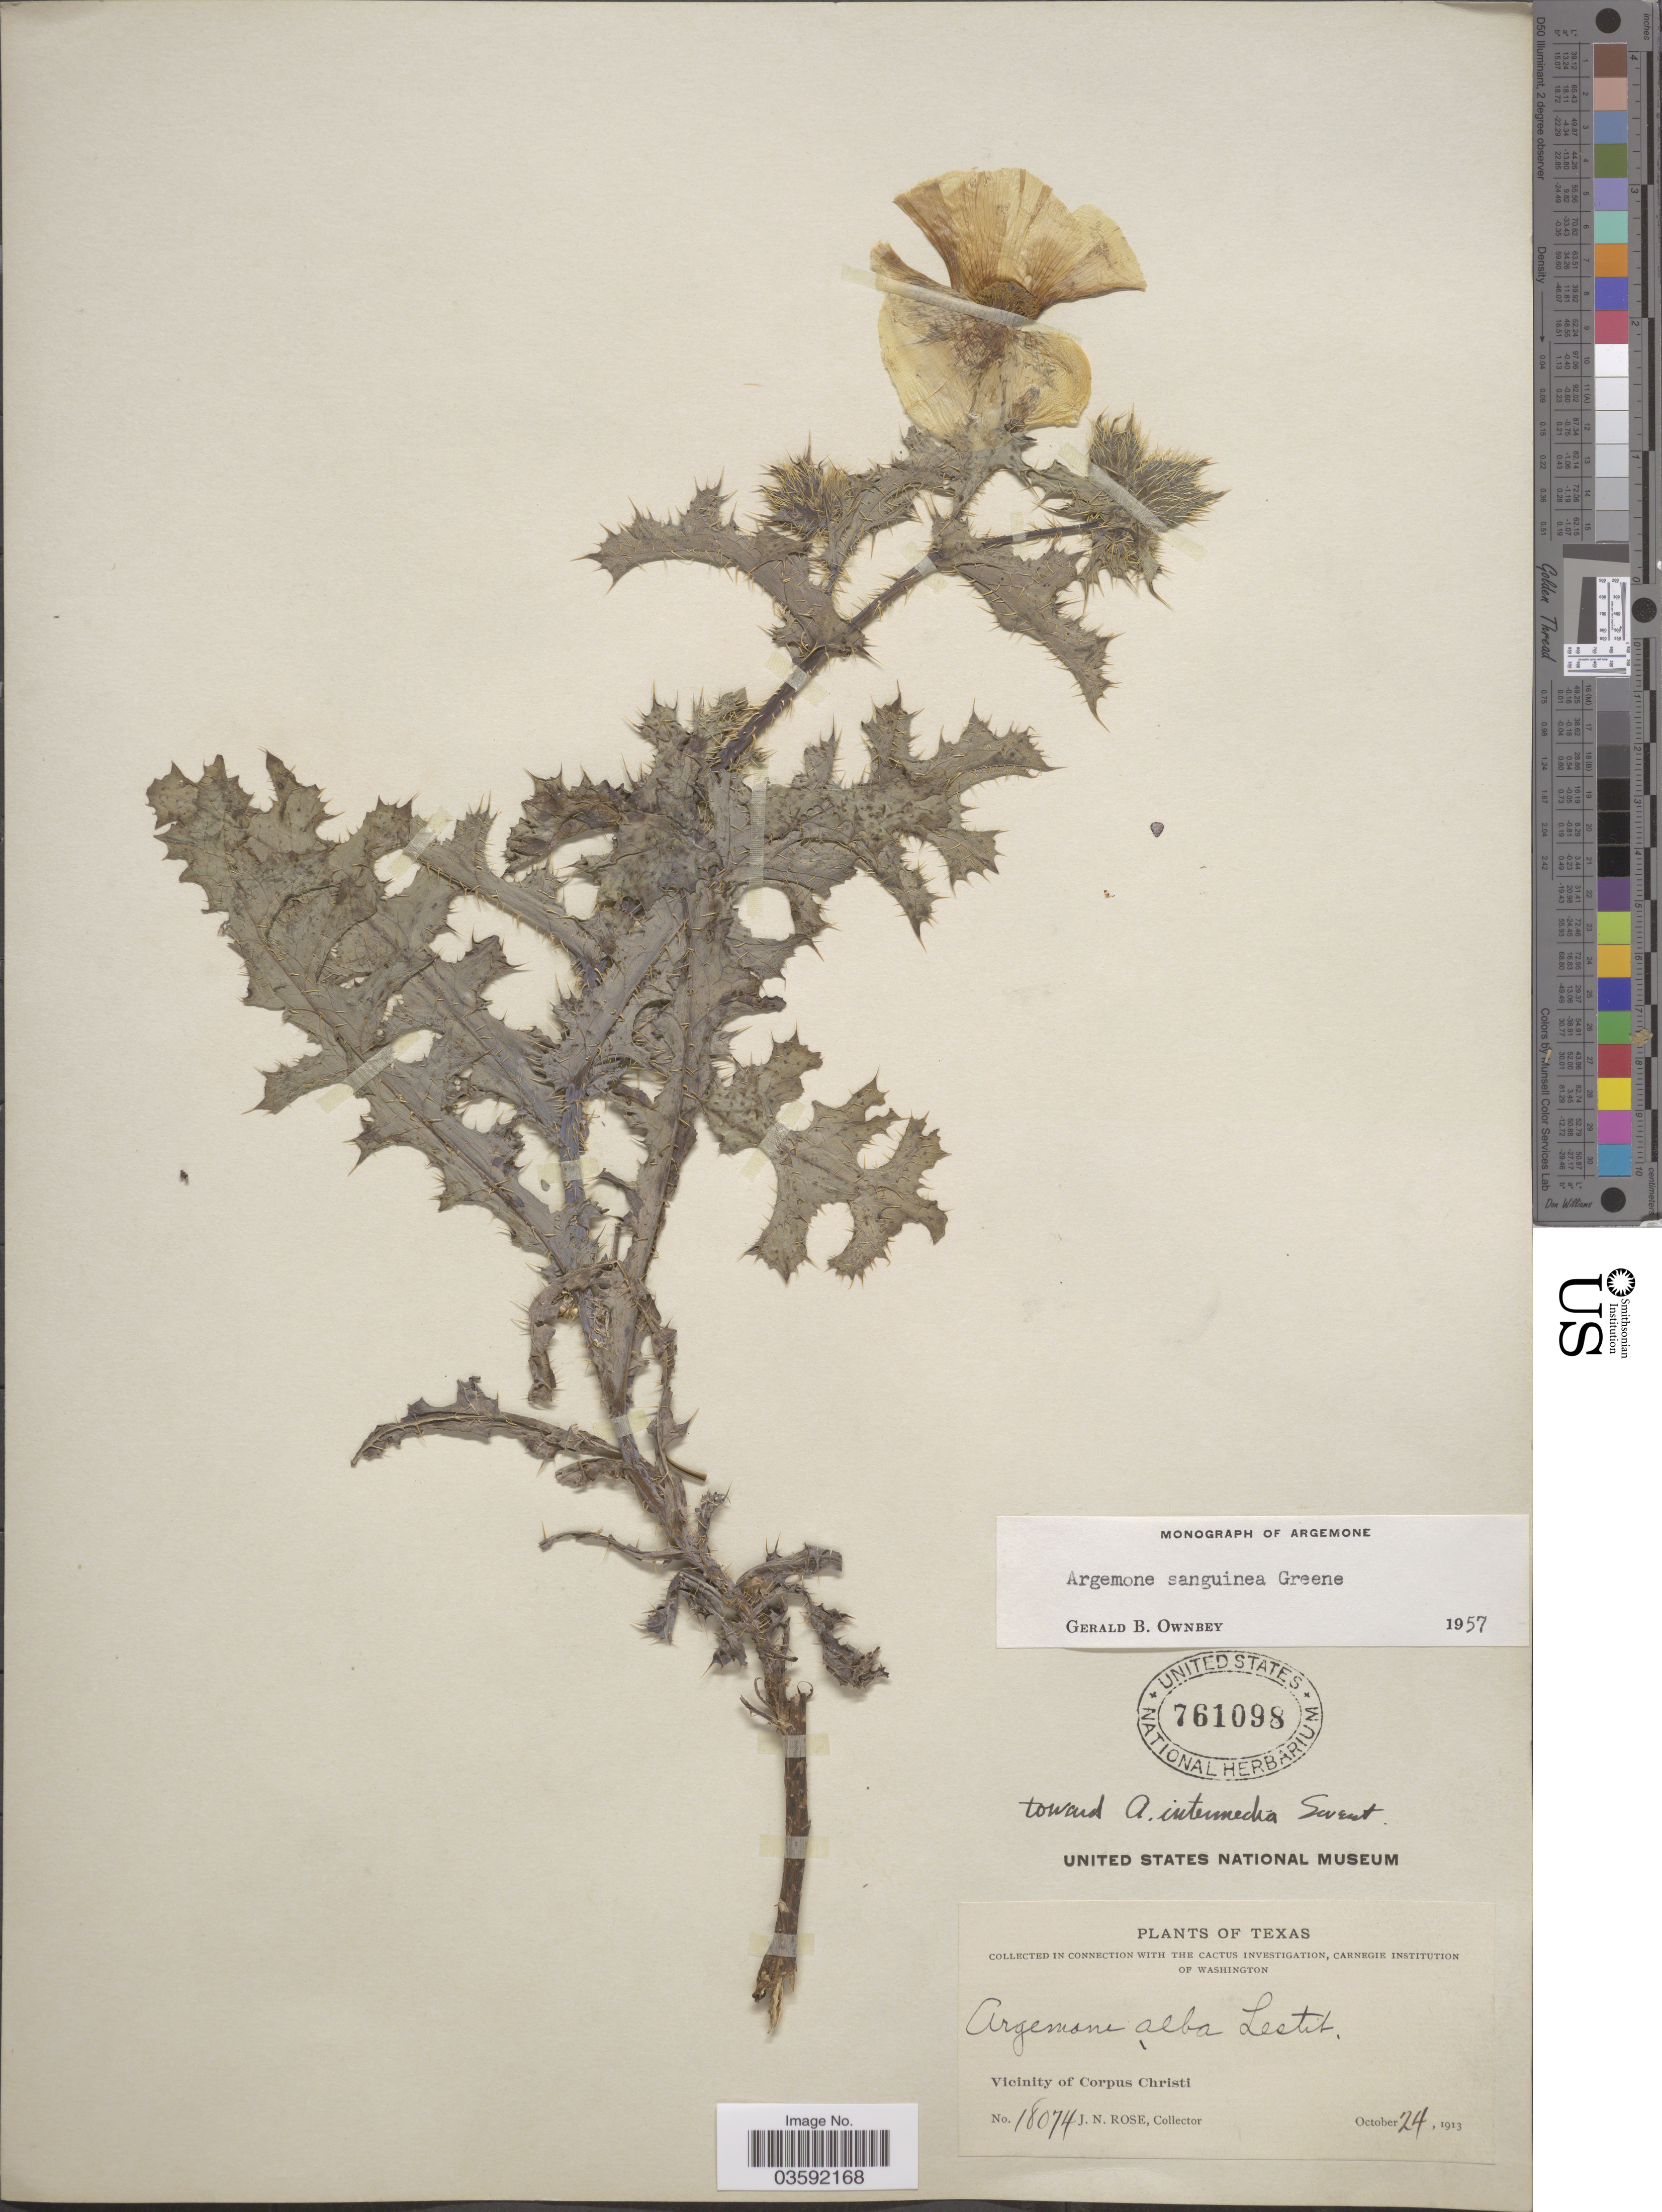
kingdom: Plantae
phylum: Tracheophyta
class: Magnoliopsida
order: Ranunculales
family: Papaveraceae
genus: Argemone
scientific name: Argemone sanguinea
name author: Greene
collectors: J. N. Rose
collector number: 18074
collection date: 1913-10-24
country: United States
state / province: Texas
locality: Vicinity of Corpus Christi.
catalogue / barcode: US 761098